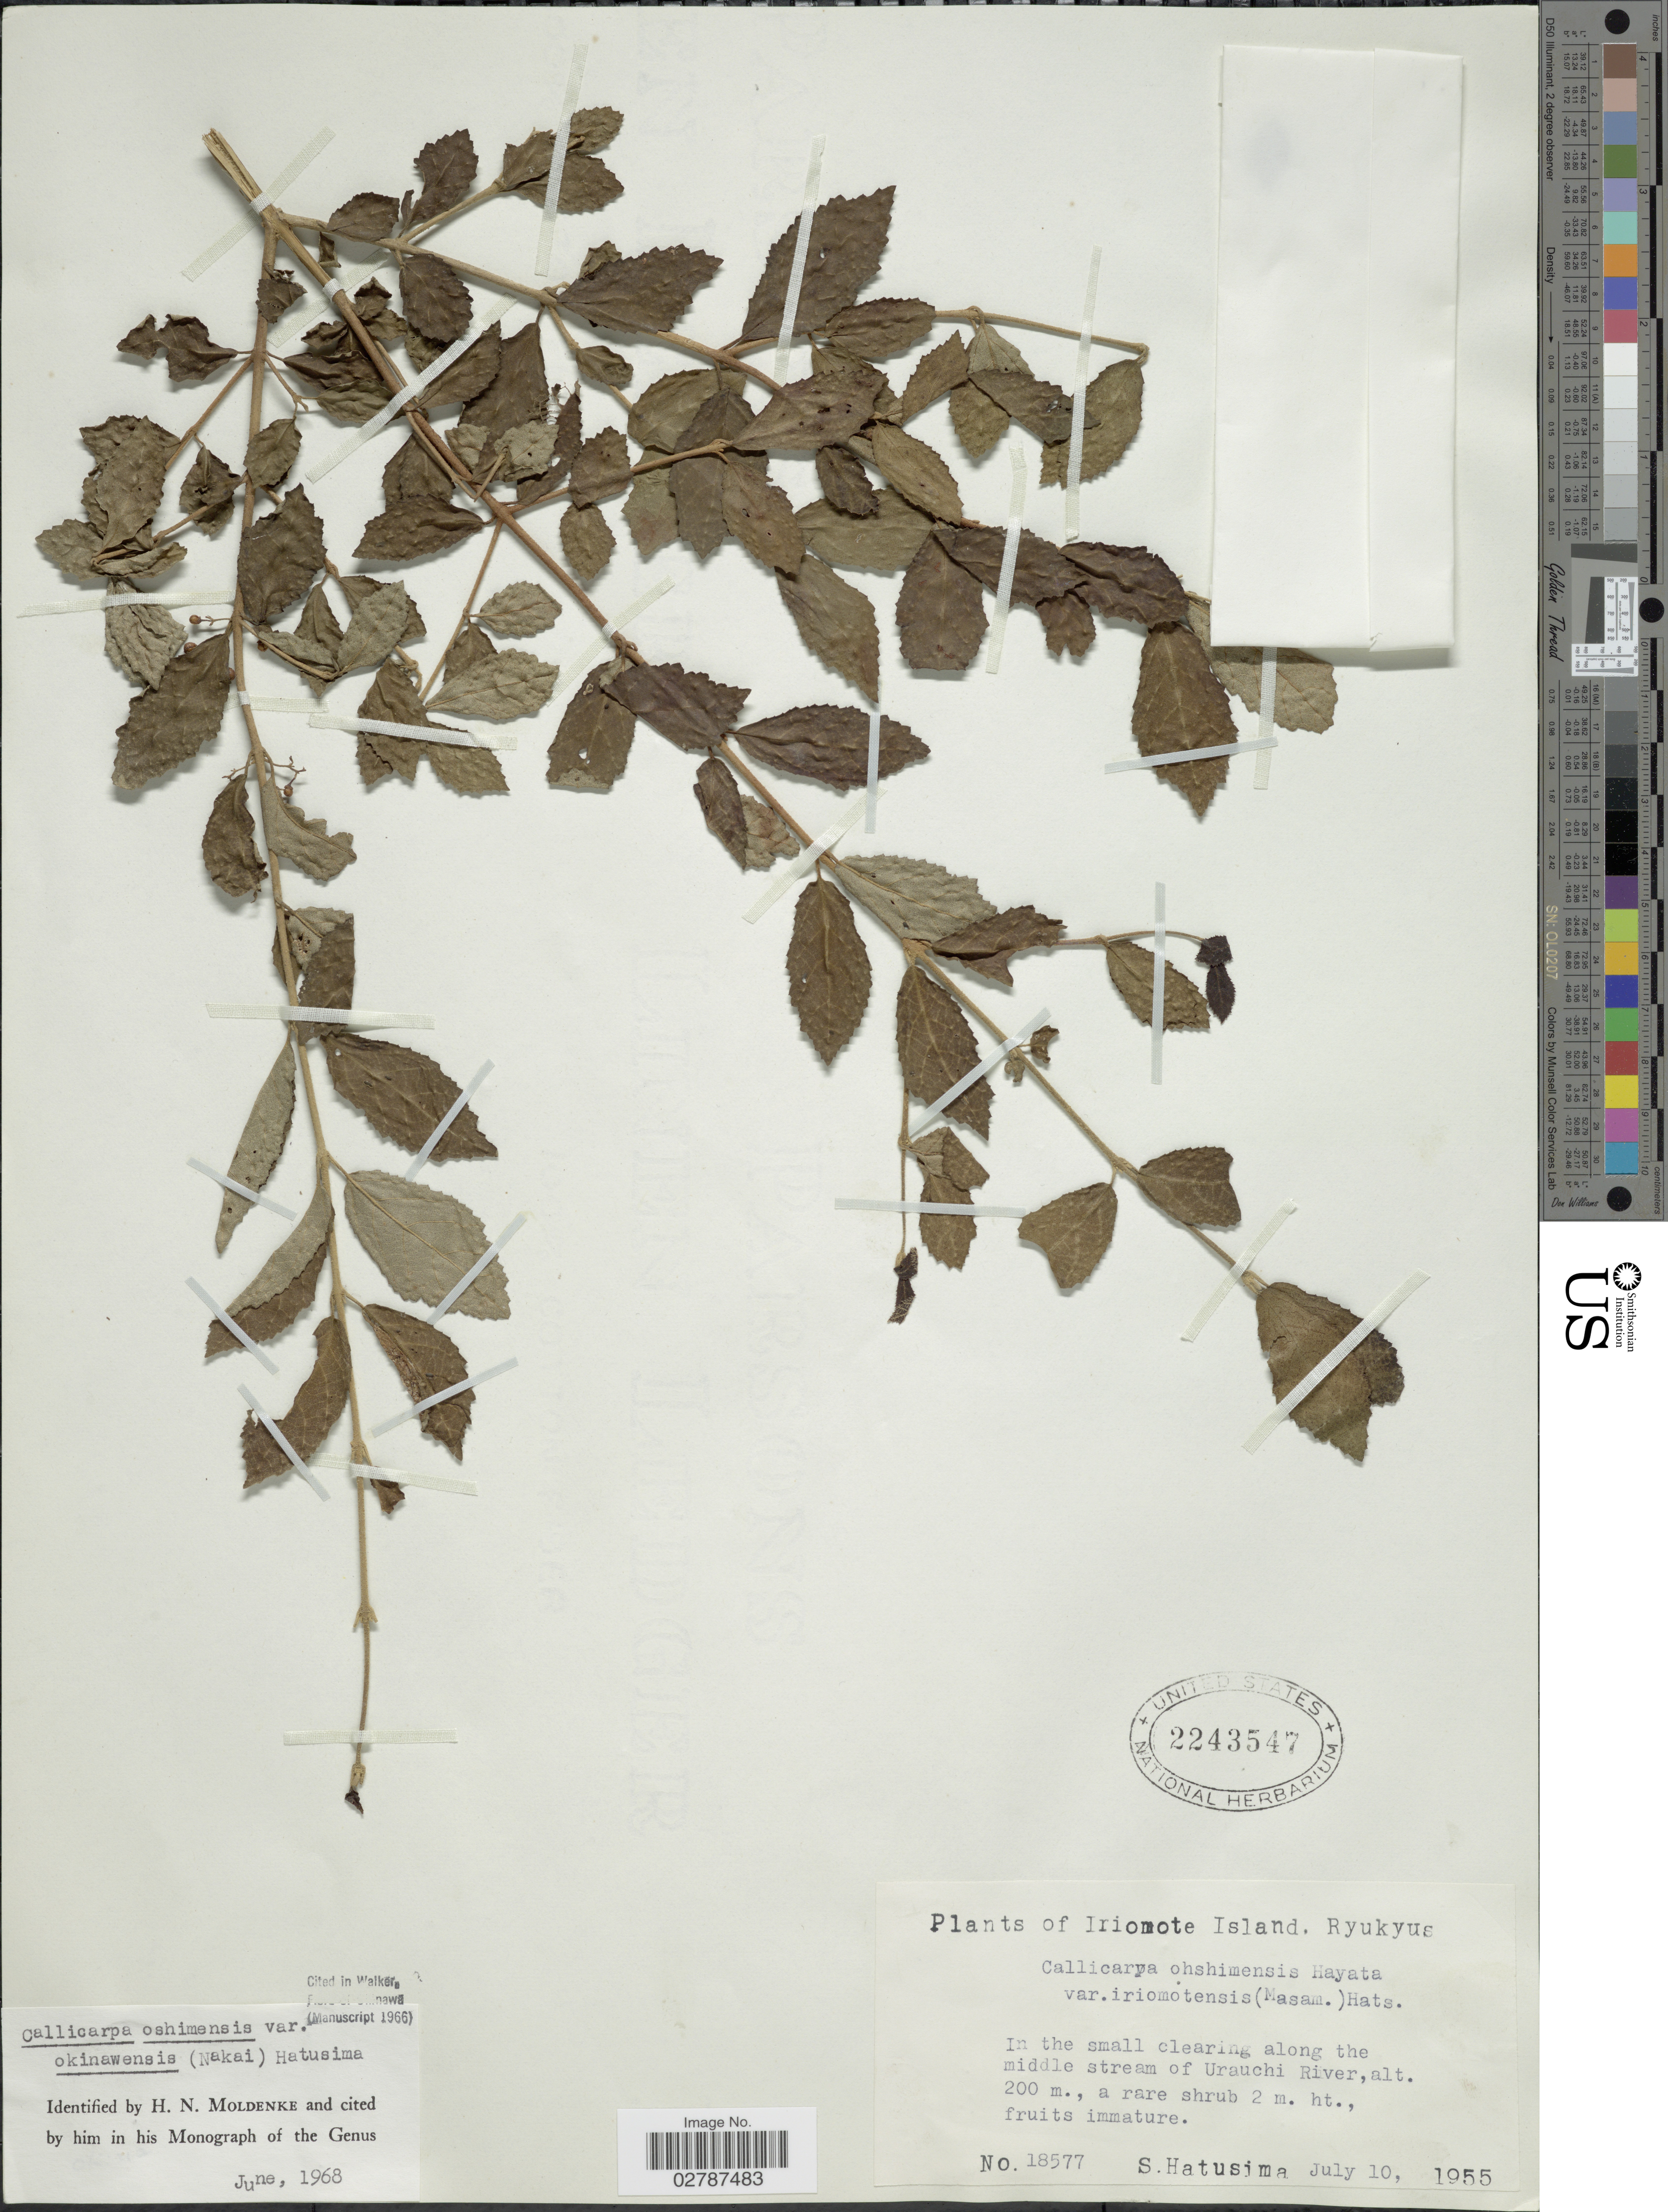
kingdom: Plantae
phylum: Tracheophyta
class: Magnoliopsida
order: Lamiales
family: Lamiaceae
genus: Callicarpa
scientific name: Callicarpa oshimensis var. oshimensis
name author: Hayata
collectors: S. Hatusima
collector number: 18577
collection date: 1955-07-10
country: Japan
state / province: Okinawa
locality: Iriomote Island. Ryukyus. In the small clearing along the middle stream of Urauchi River.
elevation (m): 200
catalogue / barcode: US 2243547